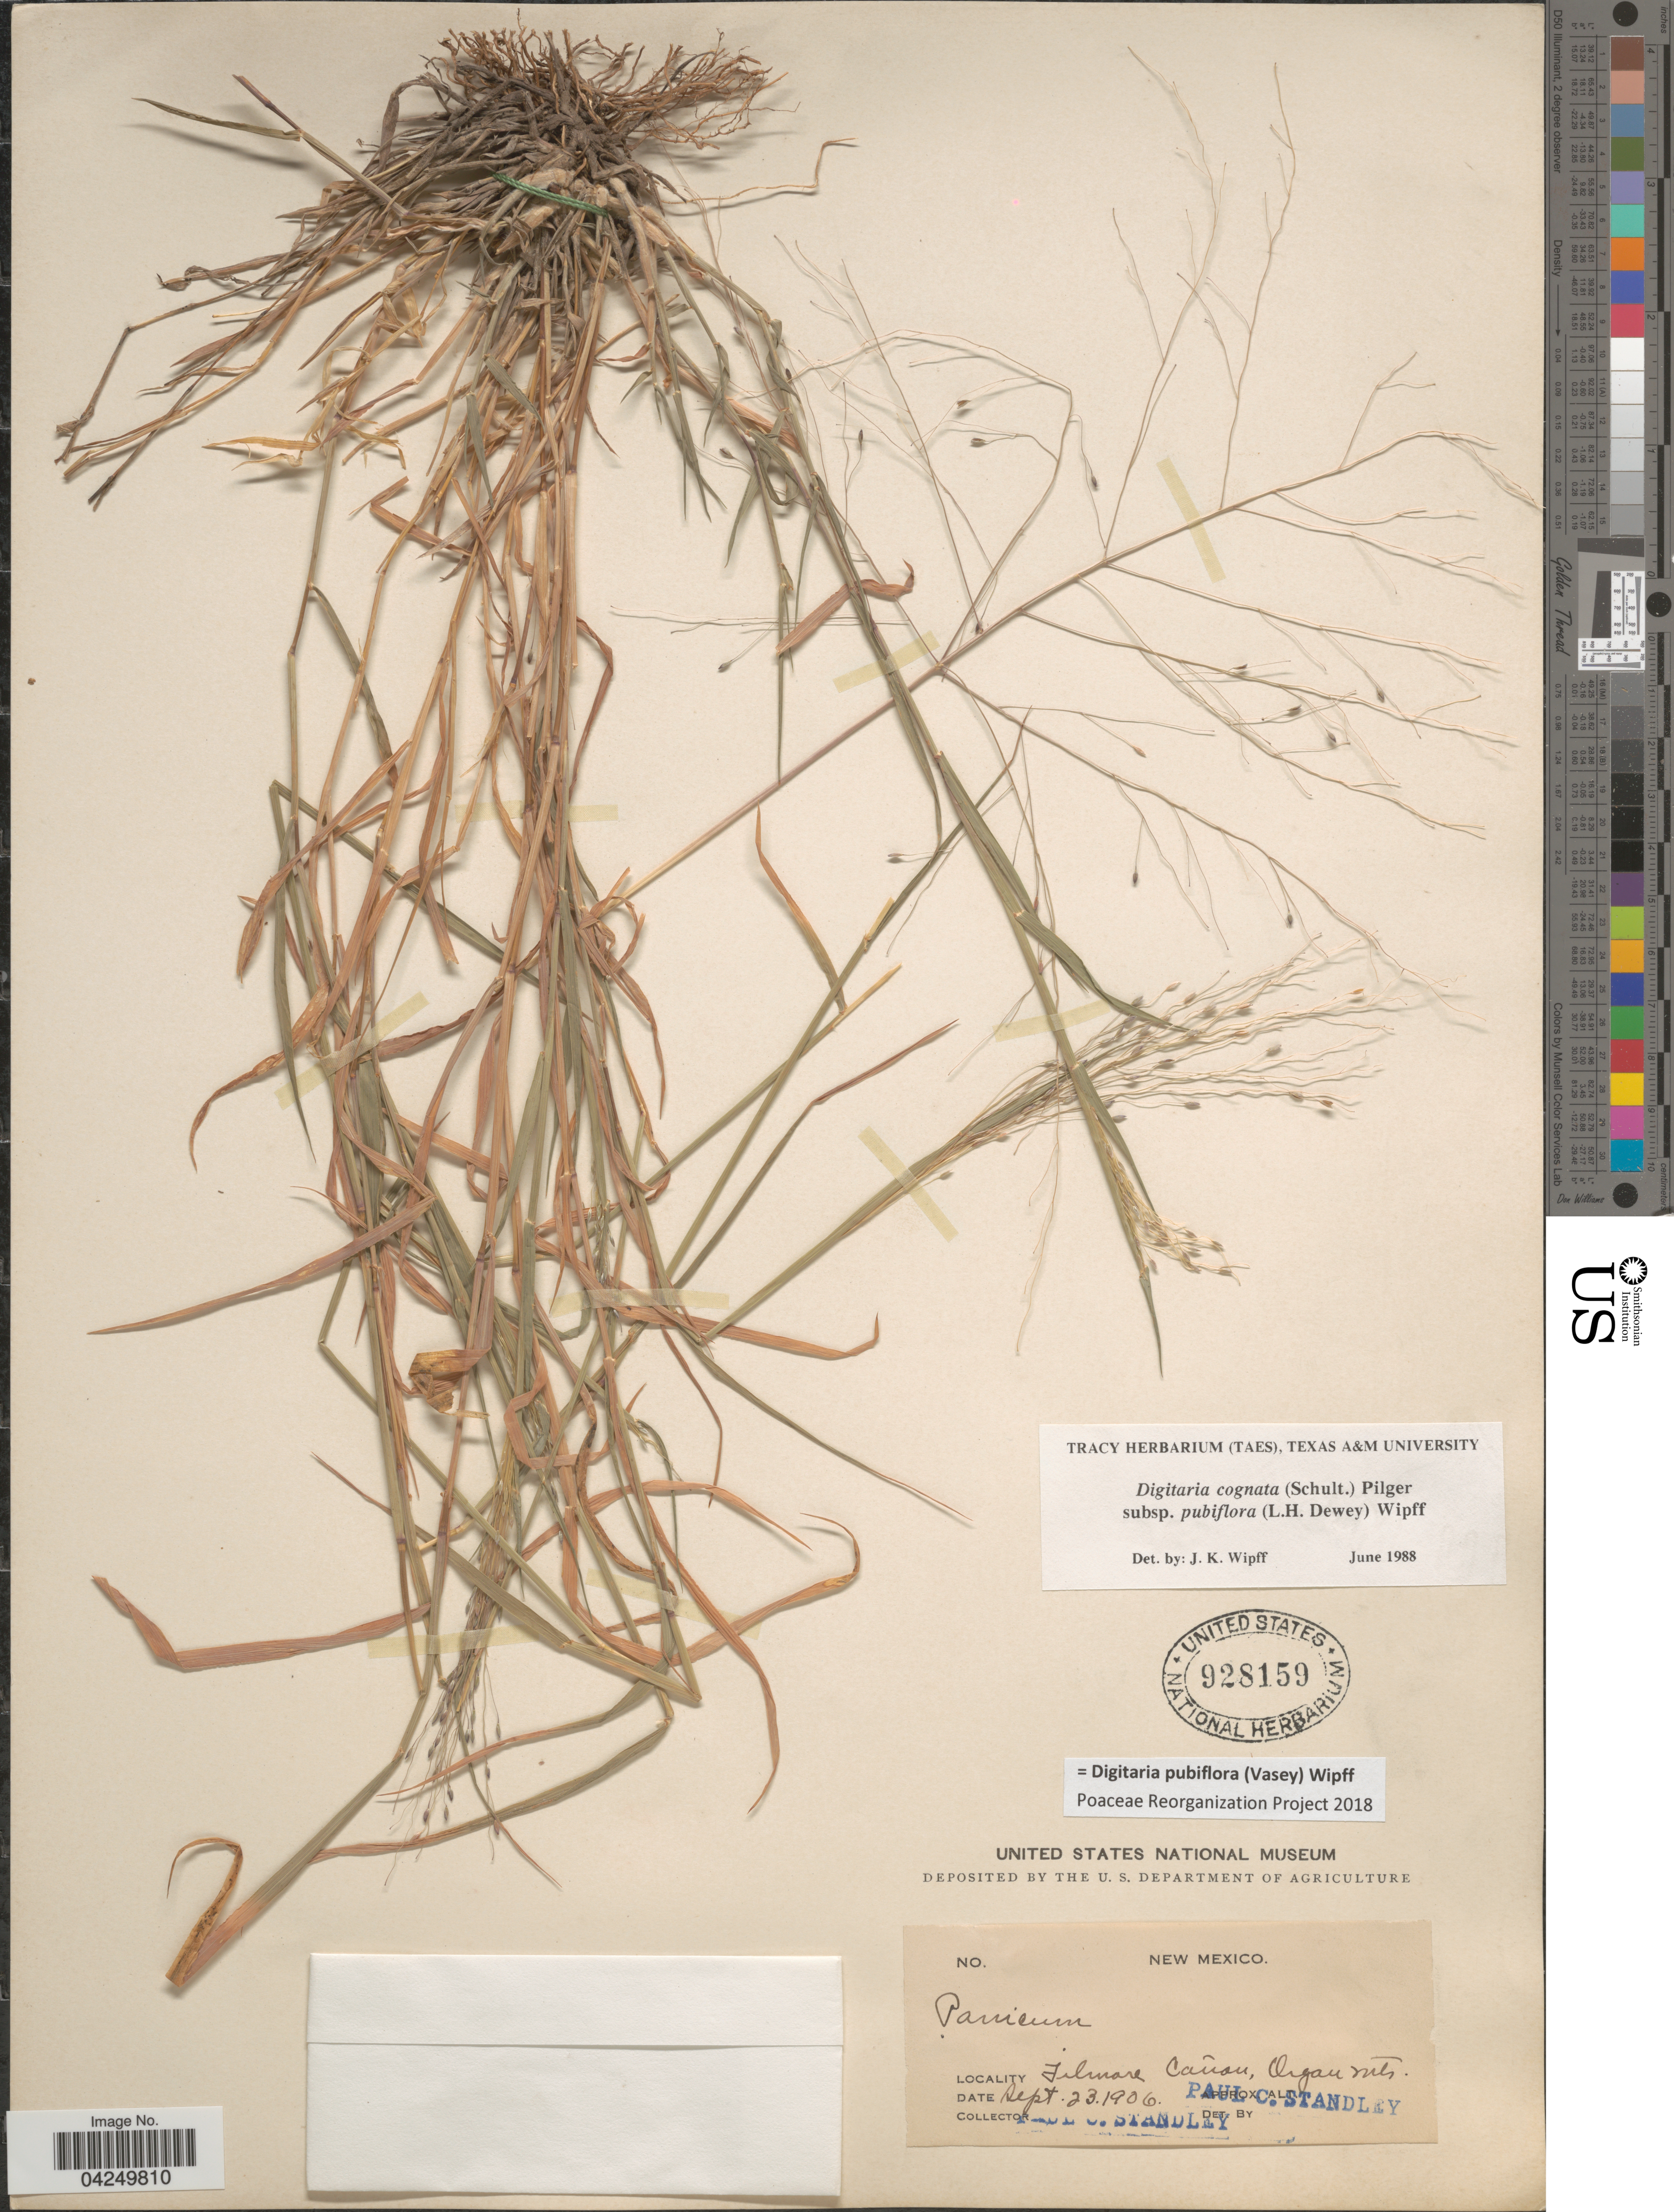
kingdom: Plantae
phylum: Tracheophyta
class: Liliopsida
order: Poales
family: Poaceae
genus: Digitaria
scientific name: Digitaria pubiflora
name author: (Vasey) Wipff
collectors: P. C. Standley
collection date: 1906-09-23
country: United States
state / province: New Mexico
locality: Filmore Cañon, Organ Mts.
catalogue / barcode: US 928159